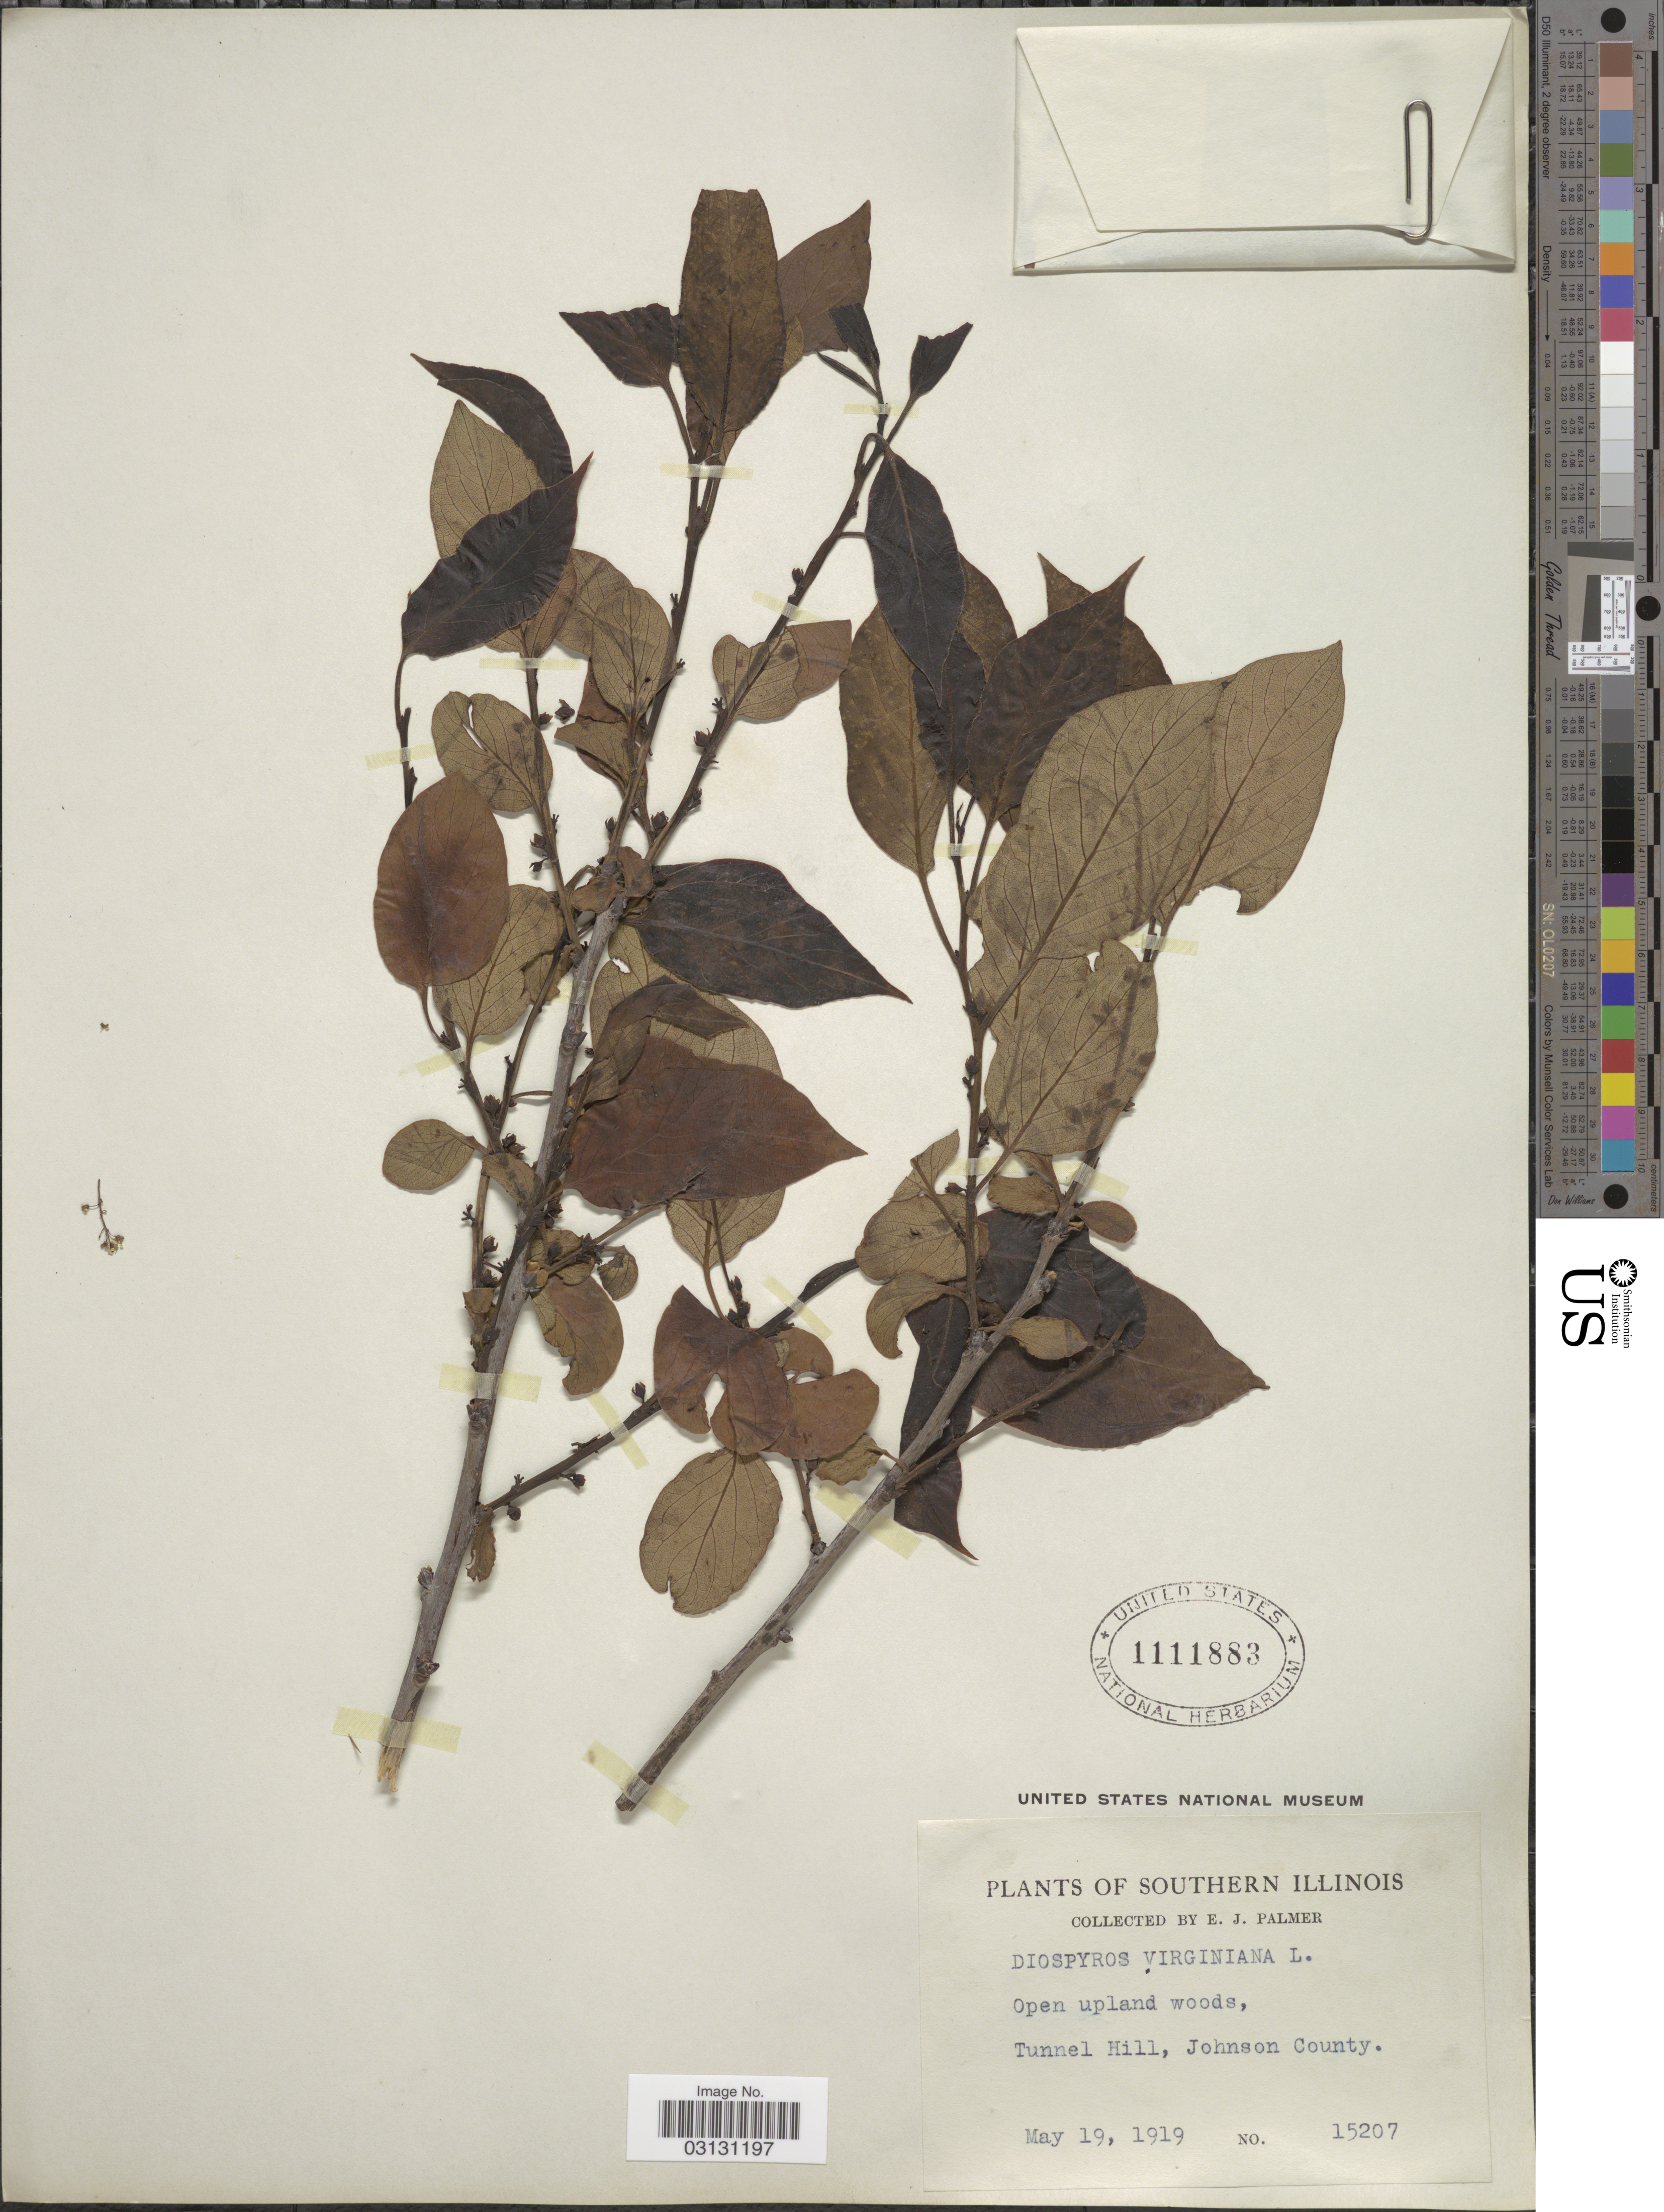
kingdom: Plantae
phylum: Tracheophyta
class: Magnoliopsida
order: Ericales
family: Ebenaceae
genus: Diospyros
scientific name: Diospyros virginiana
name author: L.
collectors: E. J. Palmer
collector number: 15207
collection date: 1919-05-19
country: United States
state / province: Illinois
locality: Southern Illinois. Tunnel Hill, Johnson County.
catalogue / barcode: US 1111883